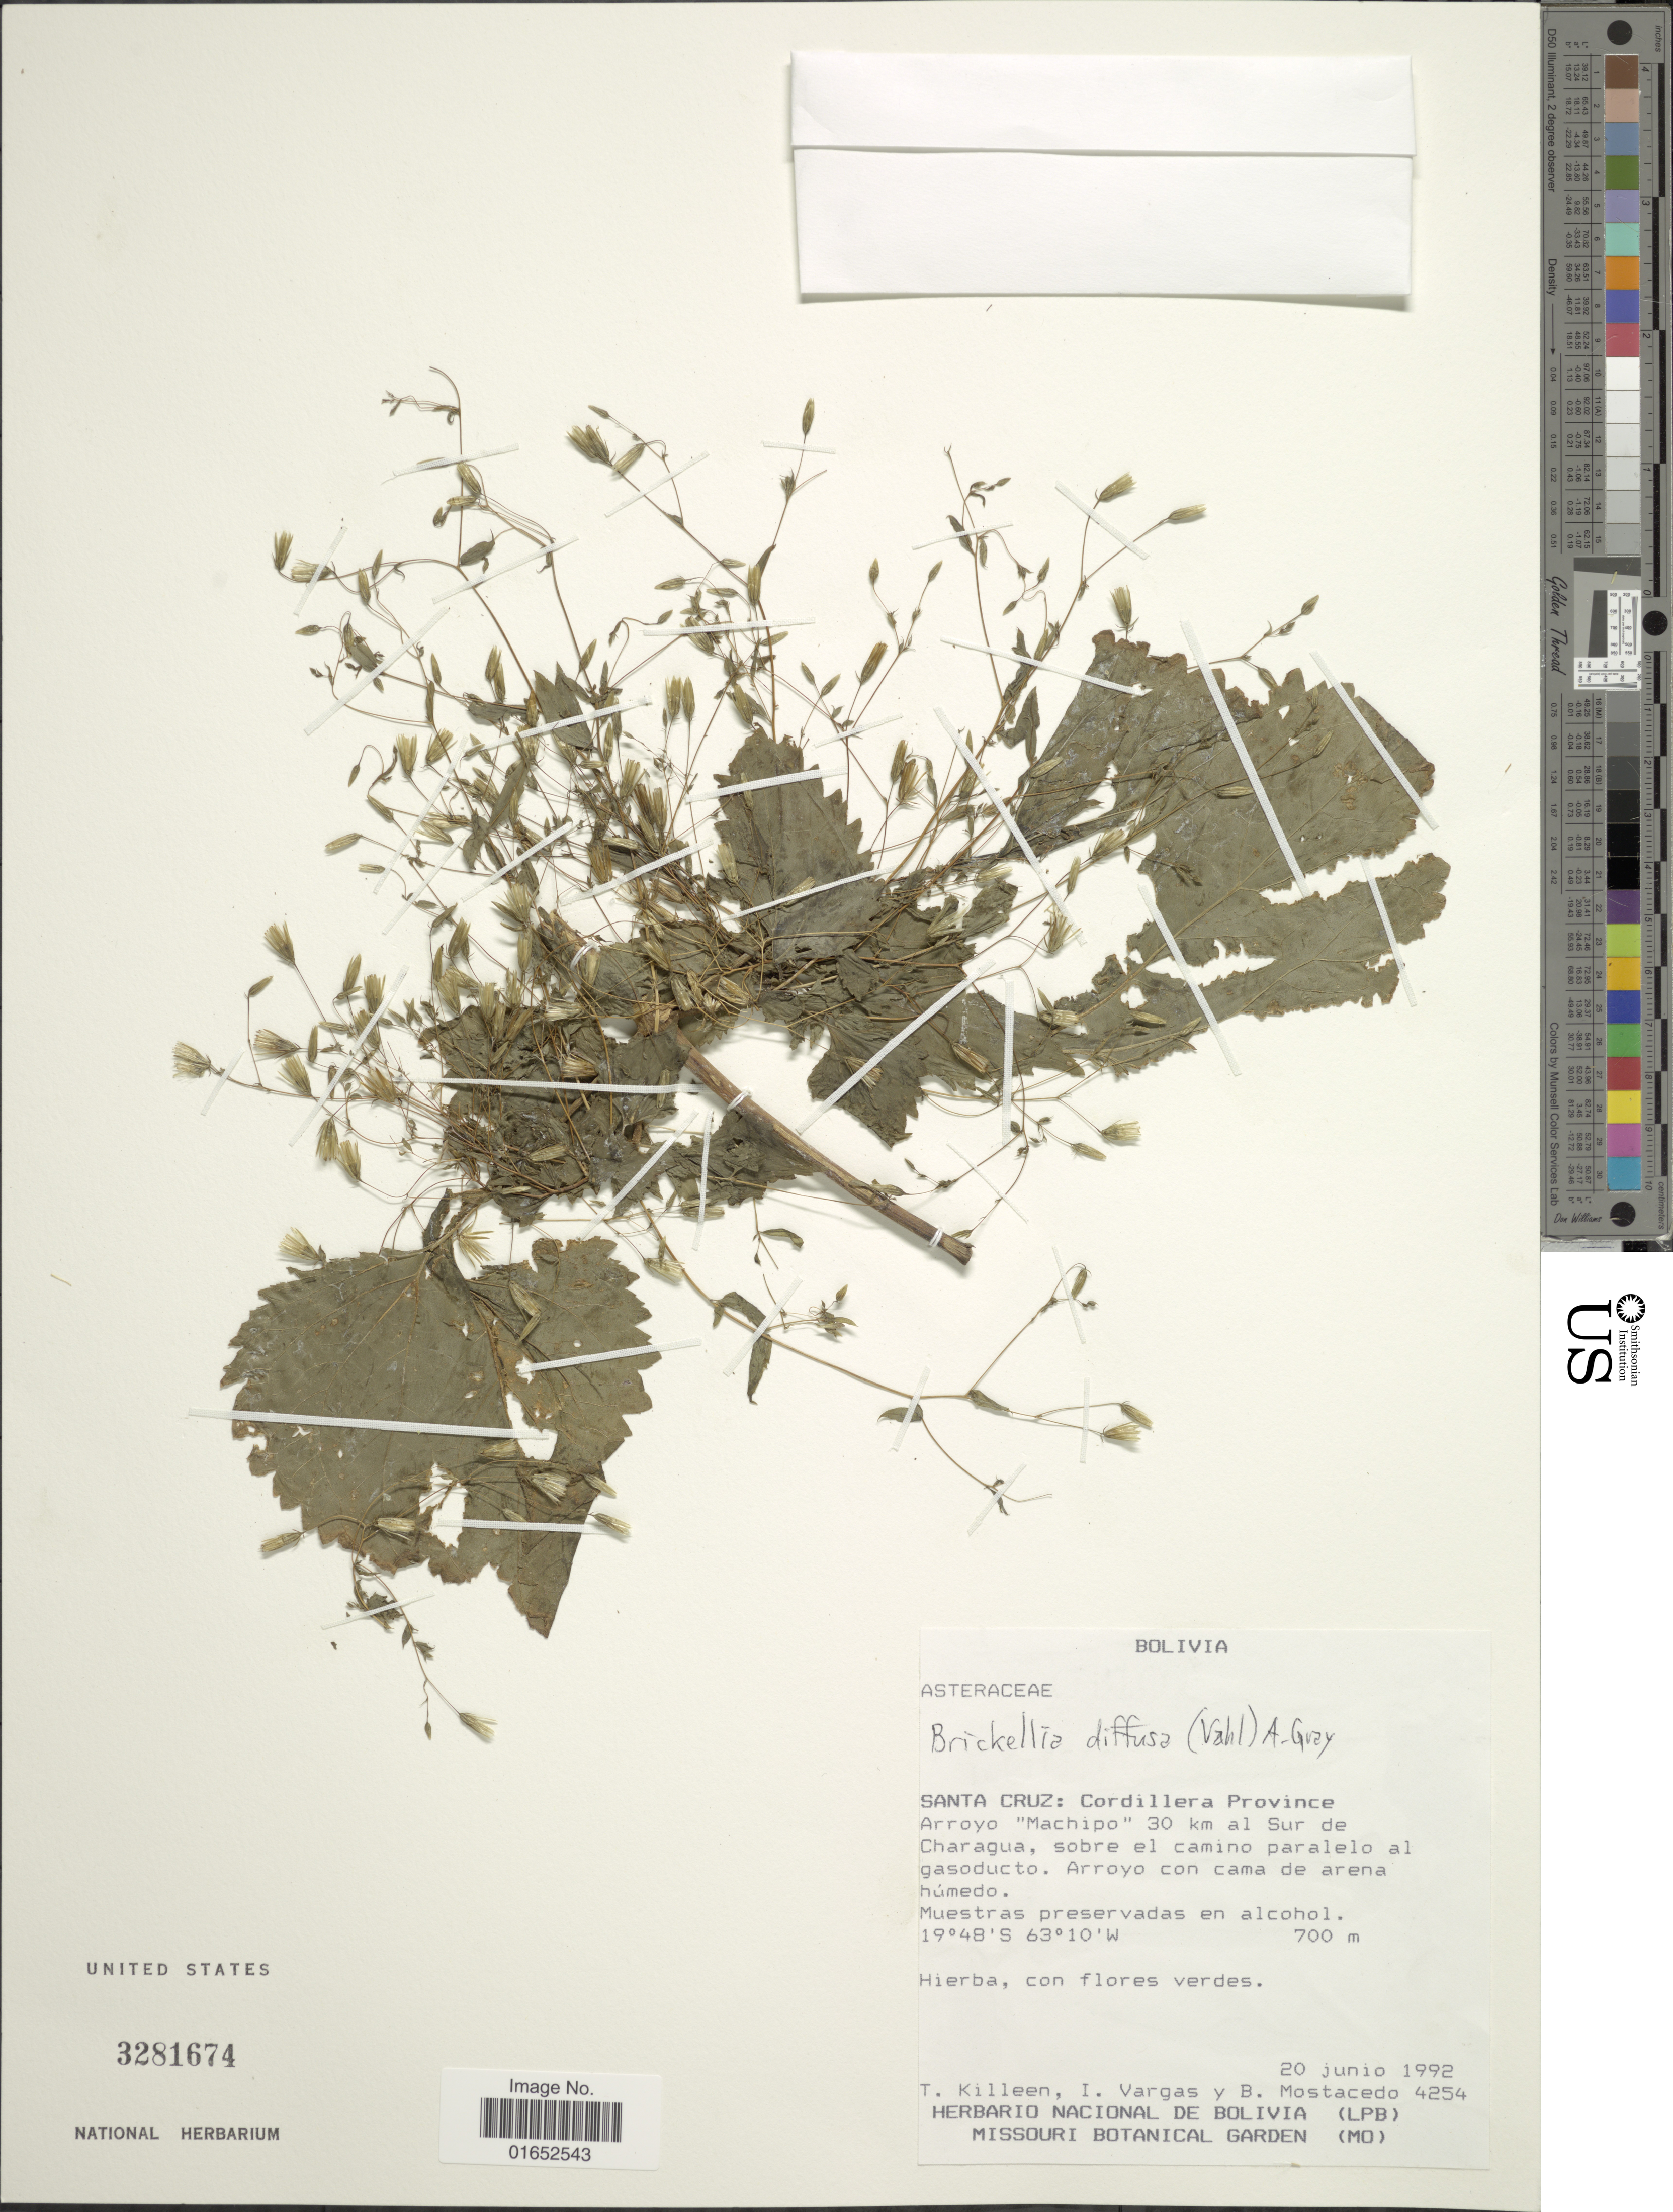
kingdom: Plantae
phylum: Tracheophyta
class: Magnoliopsida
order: Asterales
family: Asteraceae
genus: Brickellia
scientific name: Brickellia diffusa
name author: (Vahl) A. Gray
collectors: T. J. Killeen, I. Vargas & B. Mostacedo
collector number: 4254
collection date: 1992-06-20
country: Bolivia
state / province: Santa Cruz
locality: Cordillera Province, Arroyo 'Machipo' 30 km al Sur de Charagua, sbore el camino paralelo al gasoducto. Arroyo con cama de arena húmedo. Muestras preservadas en alcohol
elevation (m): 700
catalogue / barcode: US 3281674